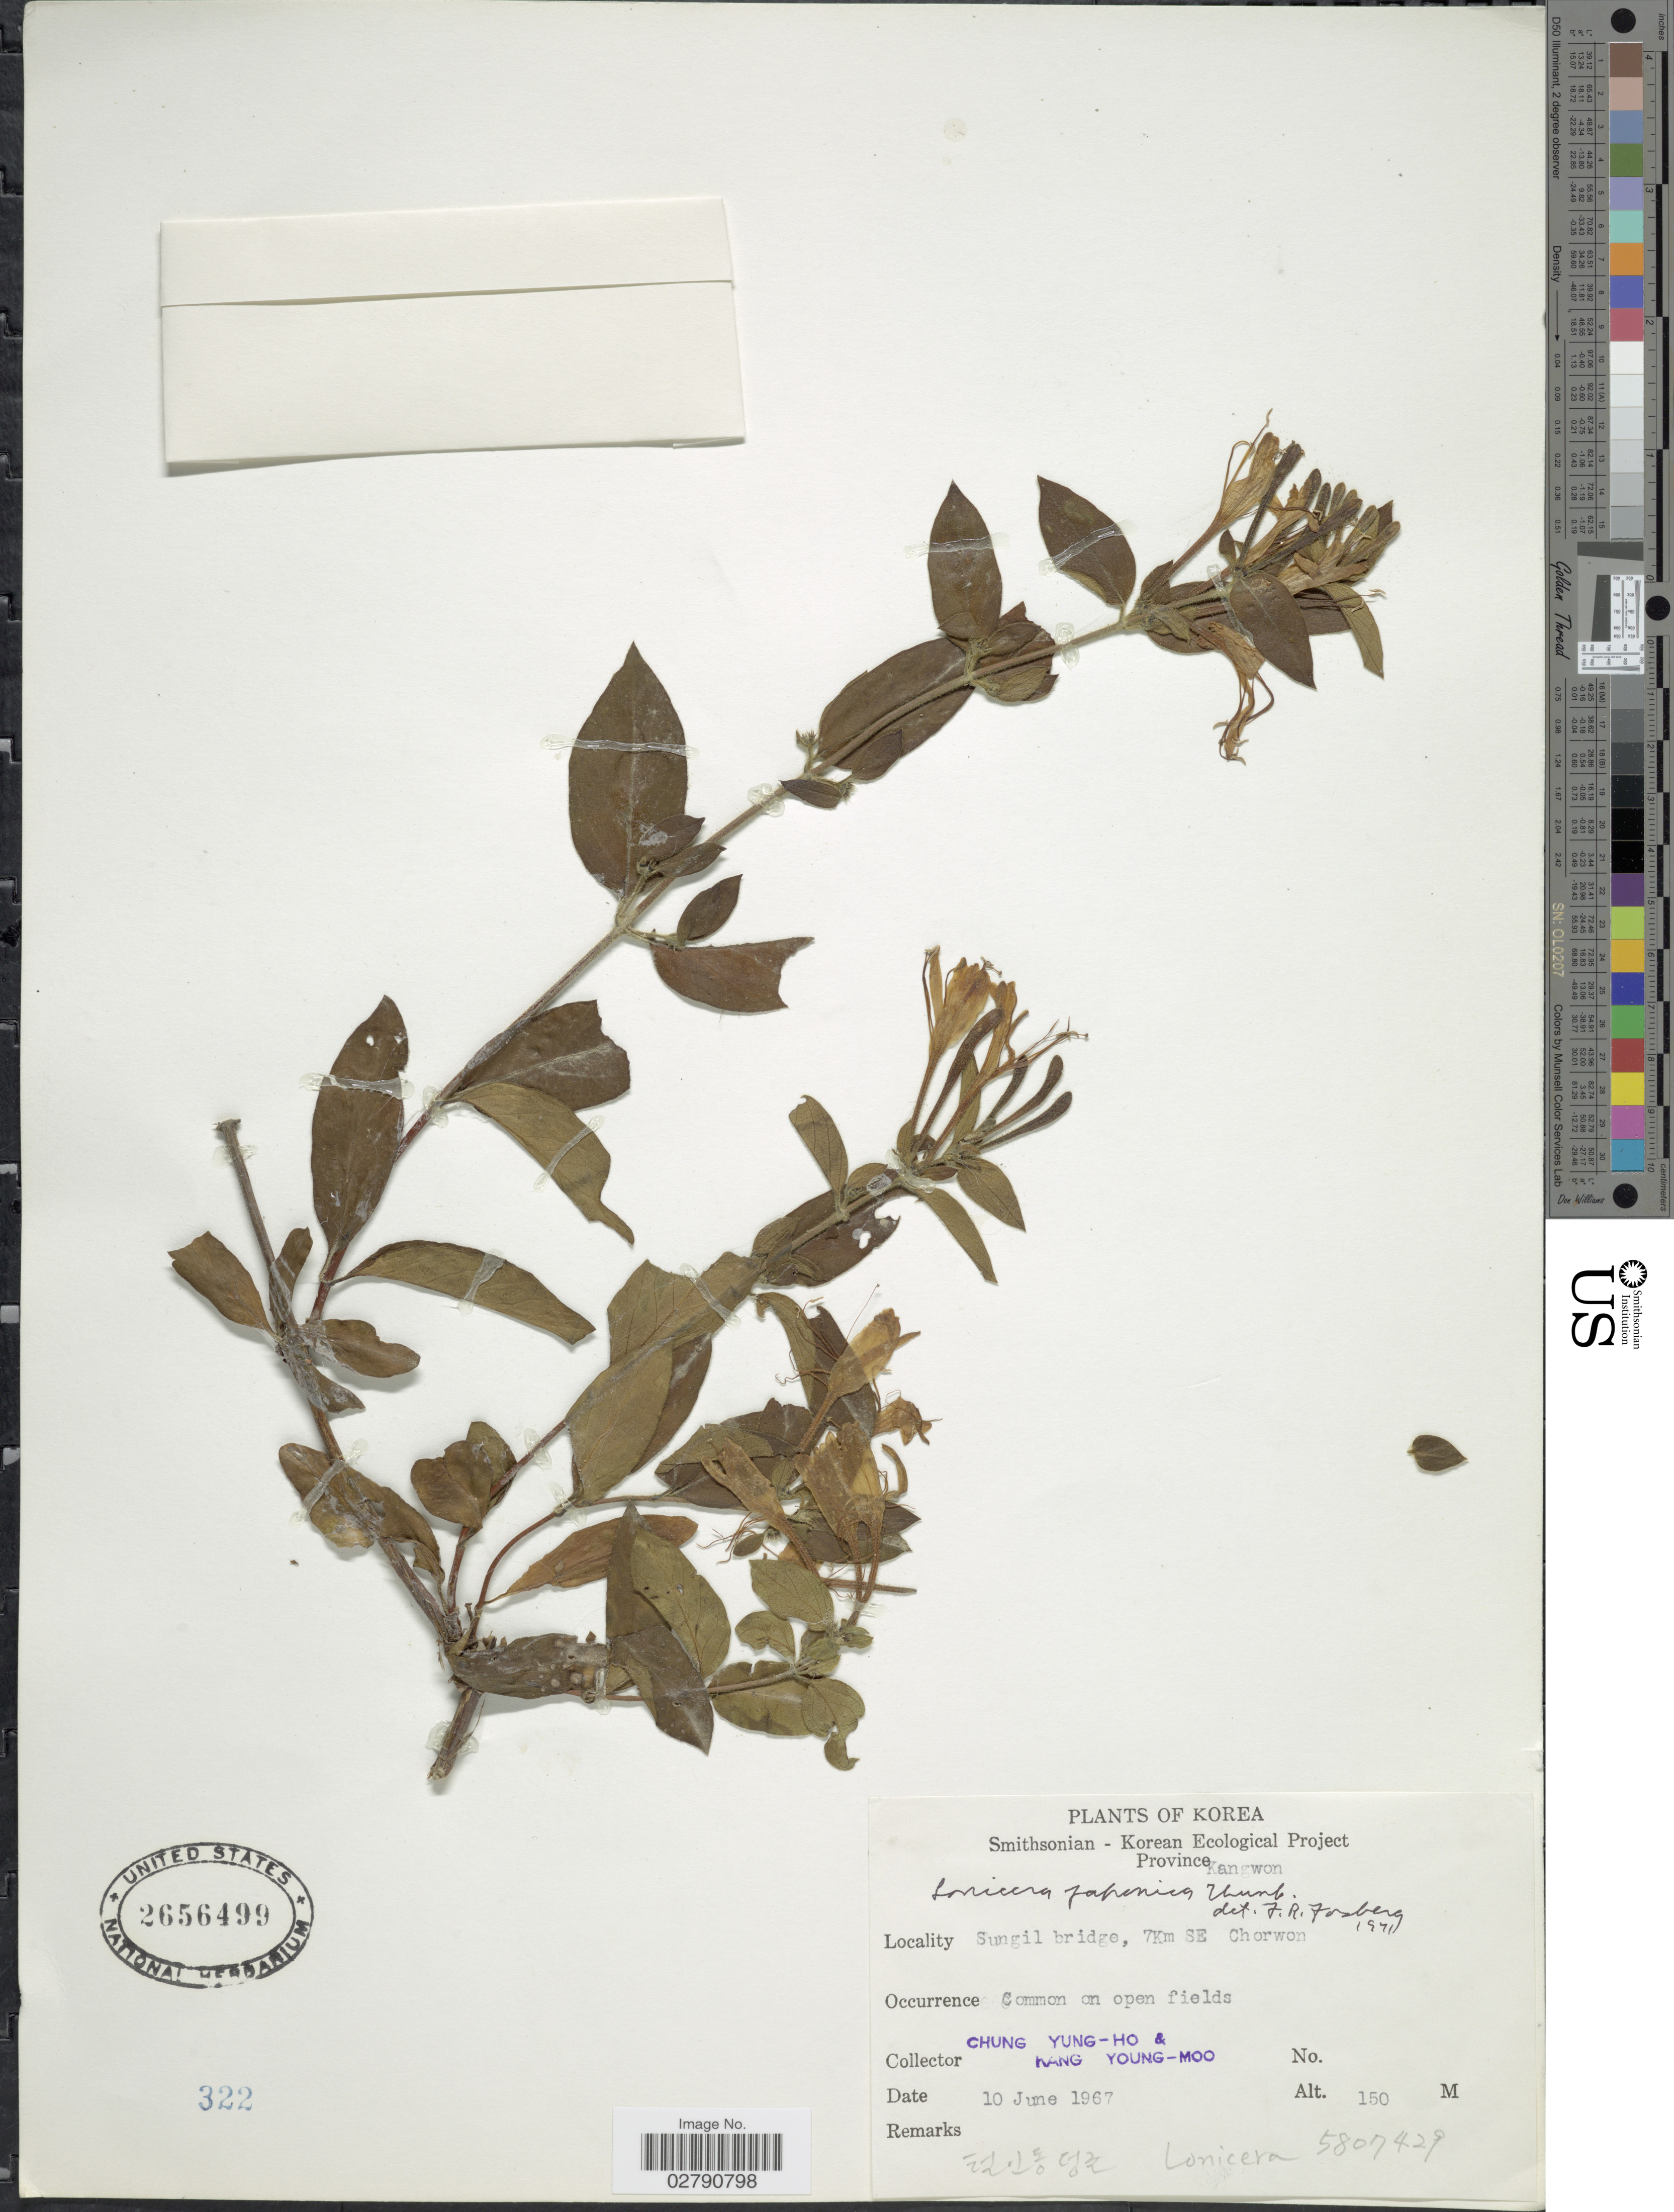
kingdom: Plantae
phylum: Tracheophyta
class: Magnoliopsida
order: Dipsacales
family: Caprifoliaceae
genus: Lonicera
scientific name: Lonicera japonica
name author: Thunb.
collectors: C. Yung-Ho & K. Young-Moo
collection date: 1967-06-10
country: North Korea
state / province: Kangwon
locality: Province Kangwon. Sungil bridge, 7Km SE Chorwon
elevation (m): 150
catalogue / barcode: US 2656499